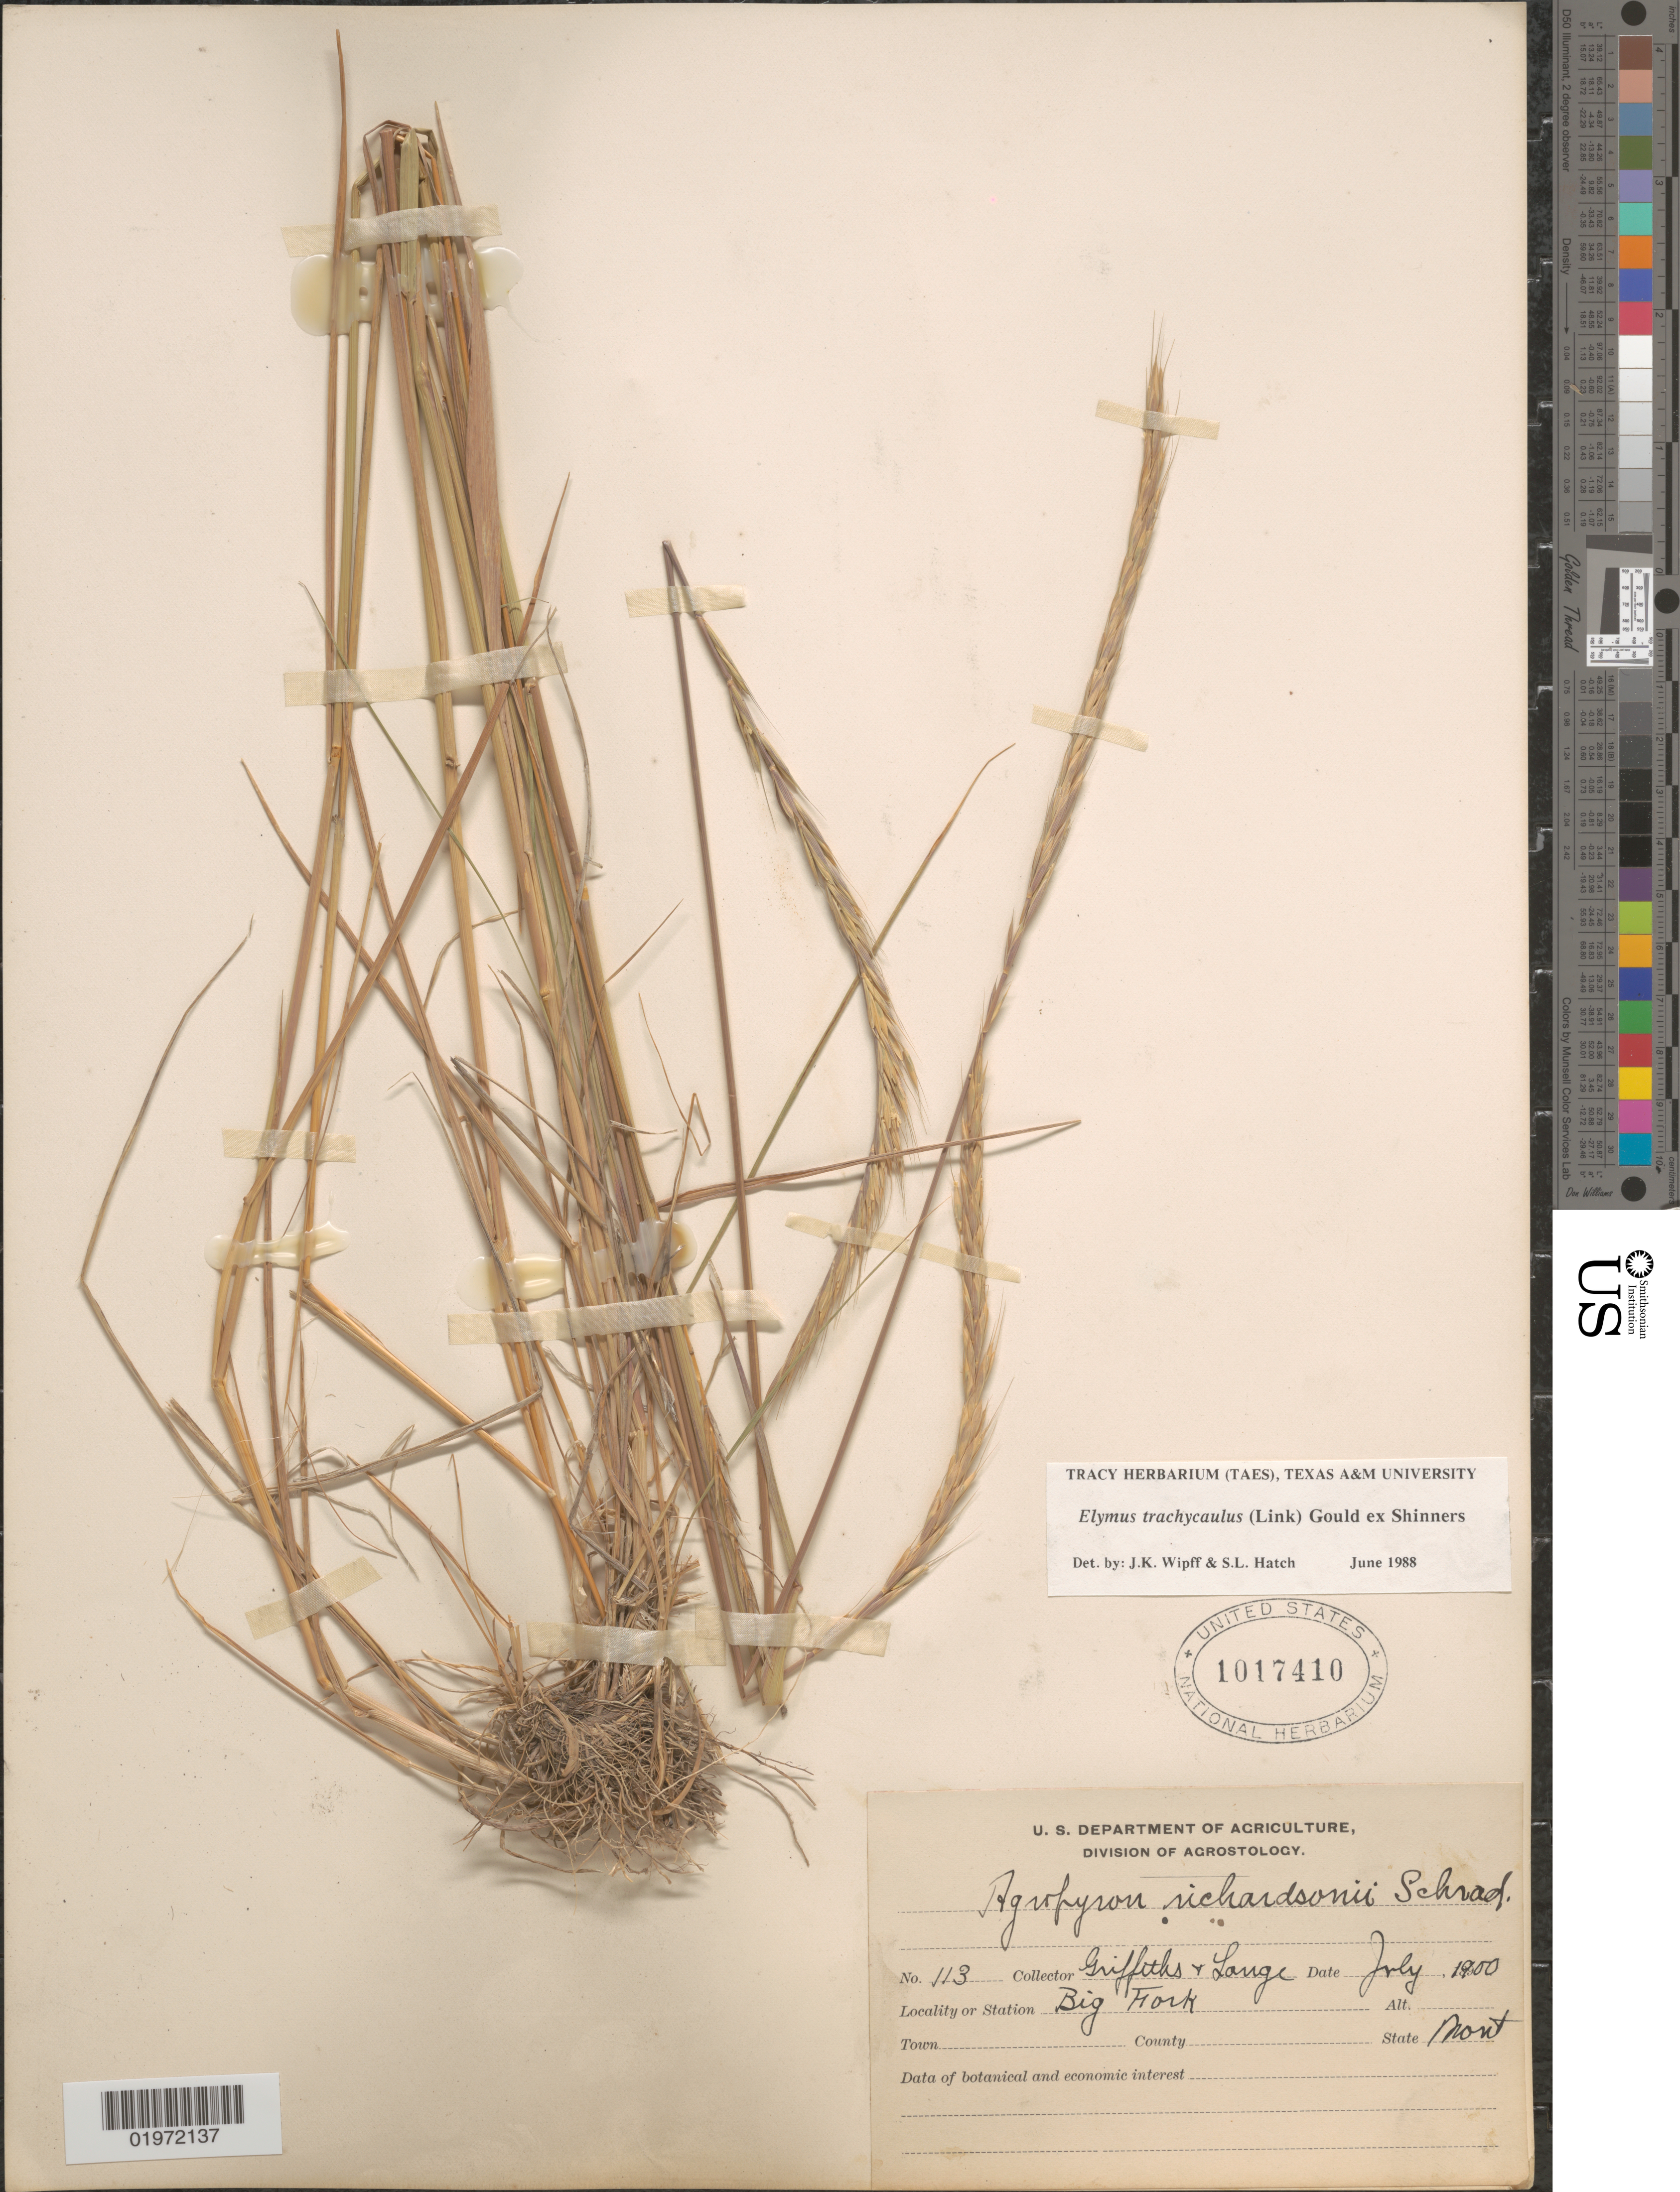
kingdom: Plantae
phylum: Tracheophyta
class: Liliopsida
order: Poales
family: Poaceae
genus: Elymus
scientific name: Elymus trachycaulus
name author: (Link) Gould ex Shinners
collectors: -- Griffiths & -- Lange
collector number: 113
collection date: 1900-07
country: United States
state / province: Montana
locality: Big Fork.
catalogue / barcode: US 1017410